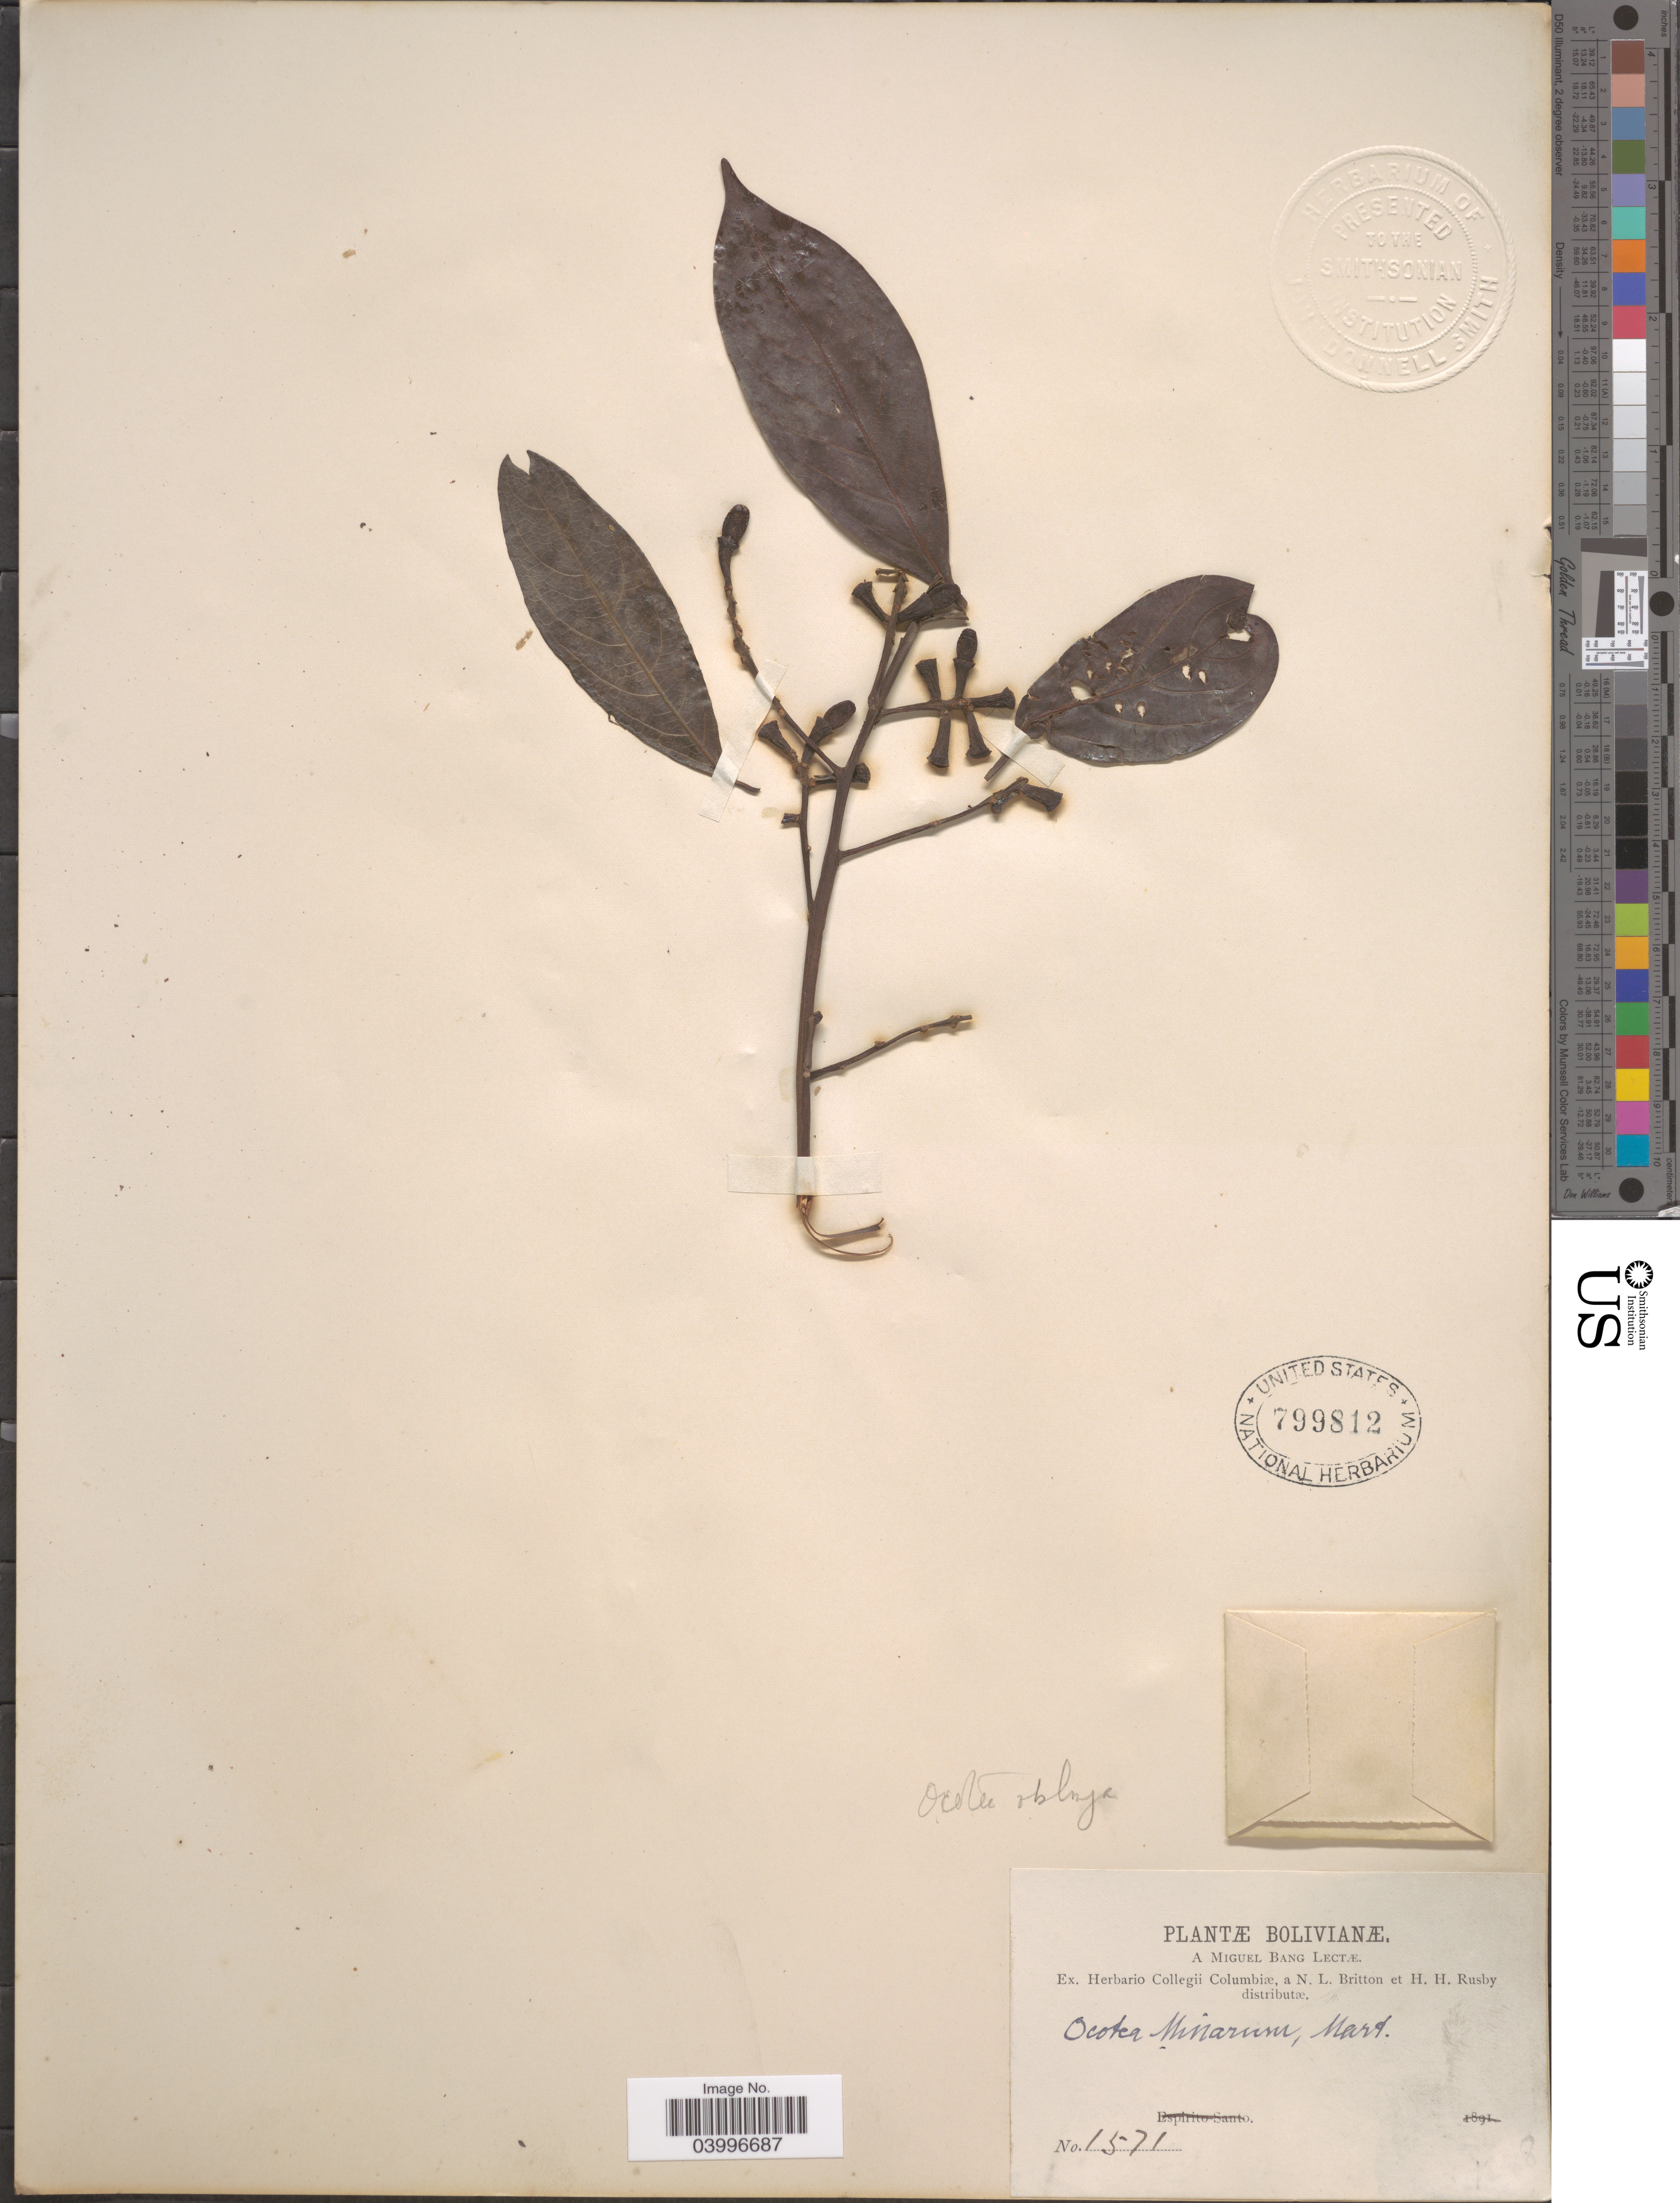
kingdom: Plantae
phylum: Tracheophyta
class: Magnoliopsida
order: Laurales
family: Lauraceae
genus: Ocotea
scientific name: Ocotea oblonga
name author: (Meisn.) Mez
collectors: M. Bang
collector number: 1571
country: Bolivia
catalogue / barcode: US 799812